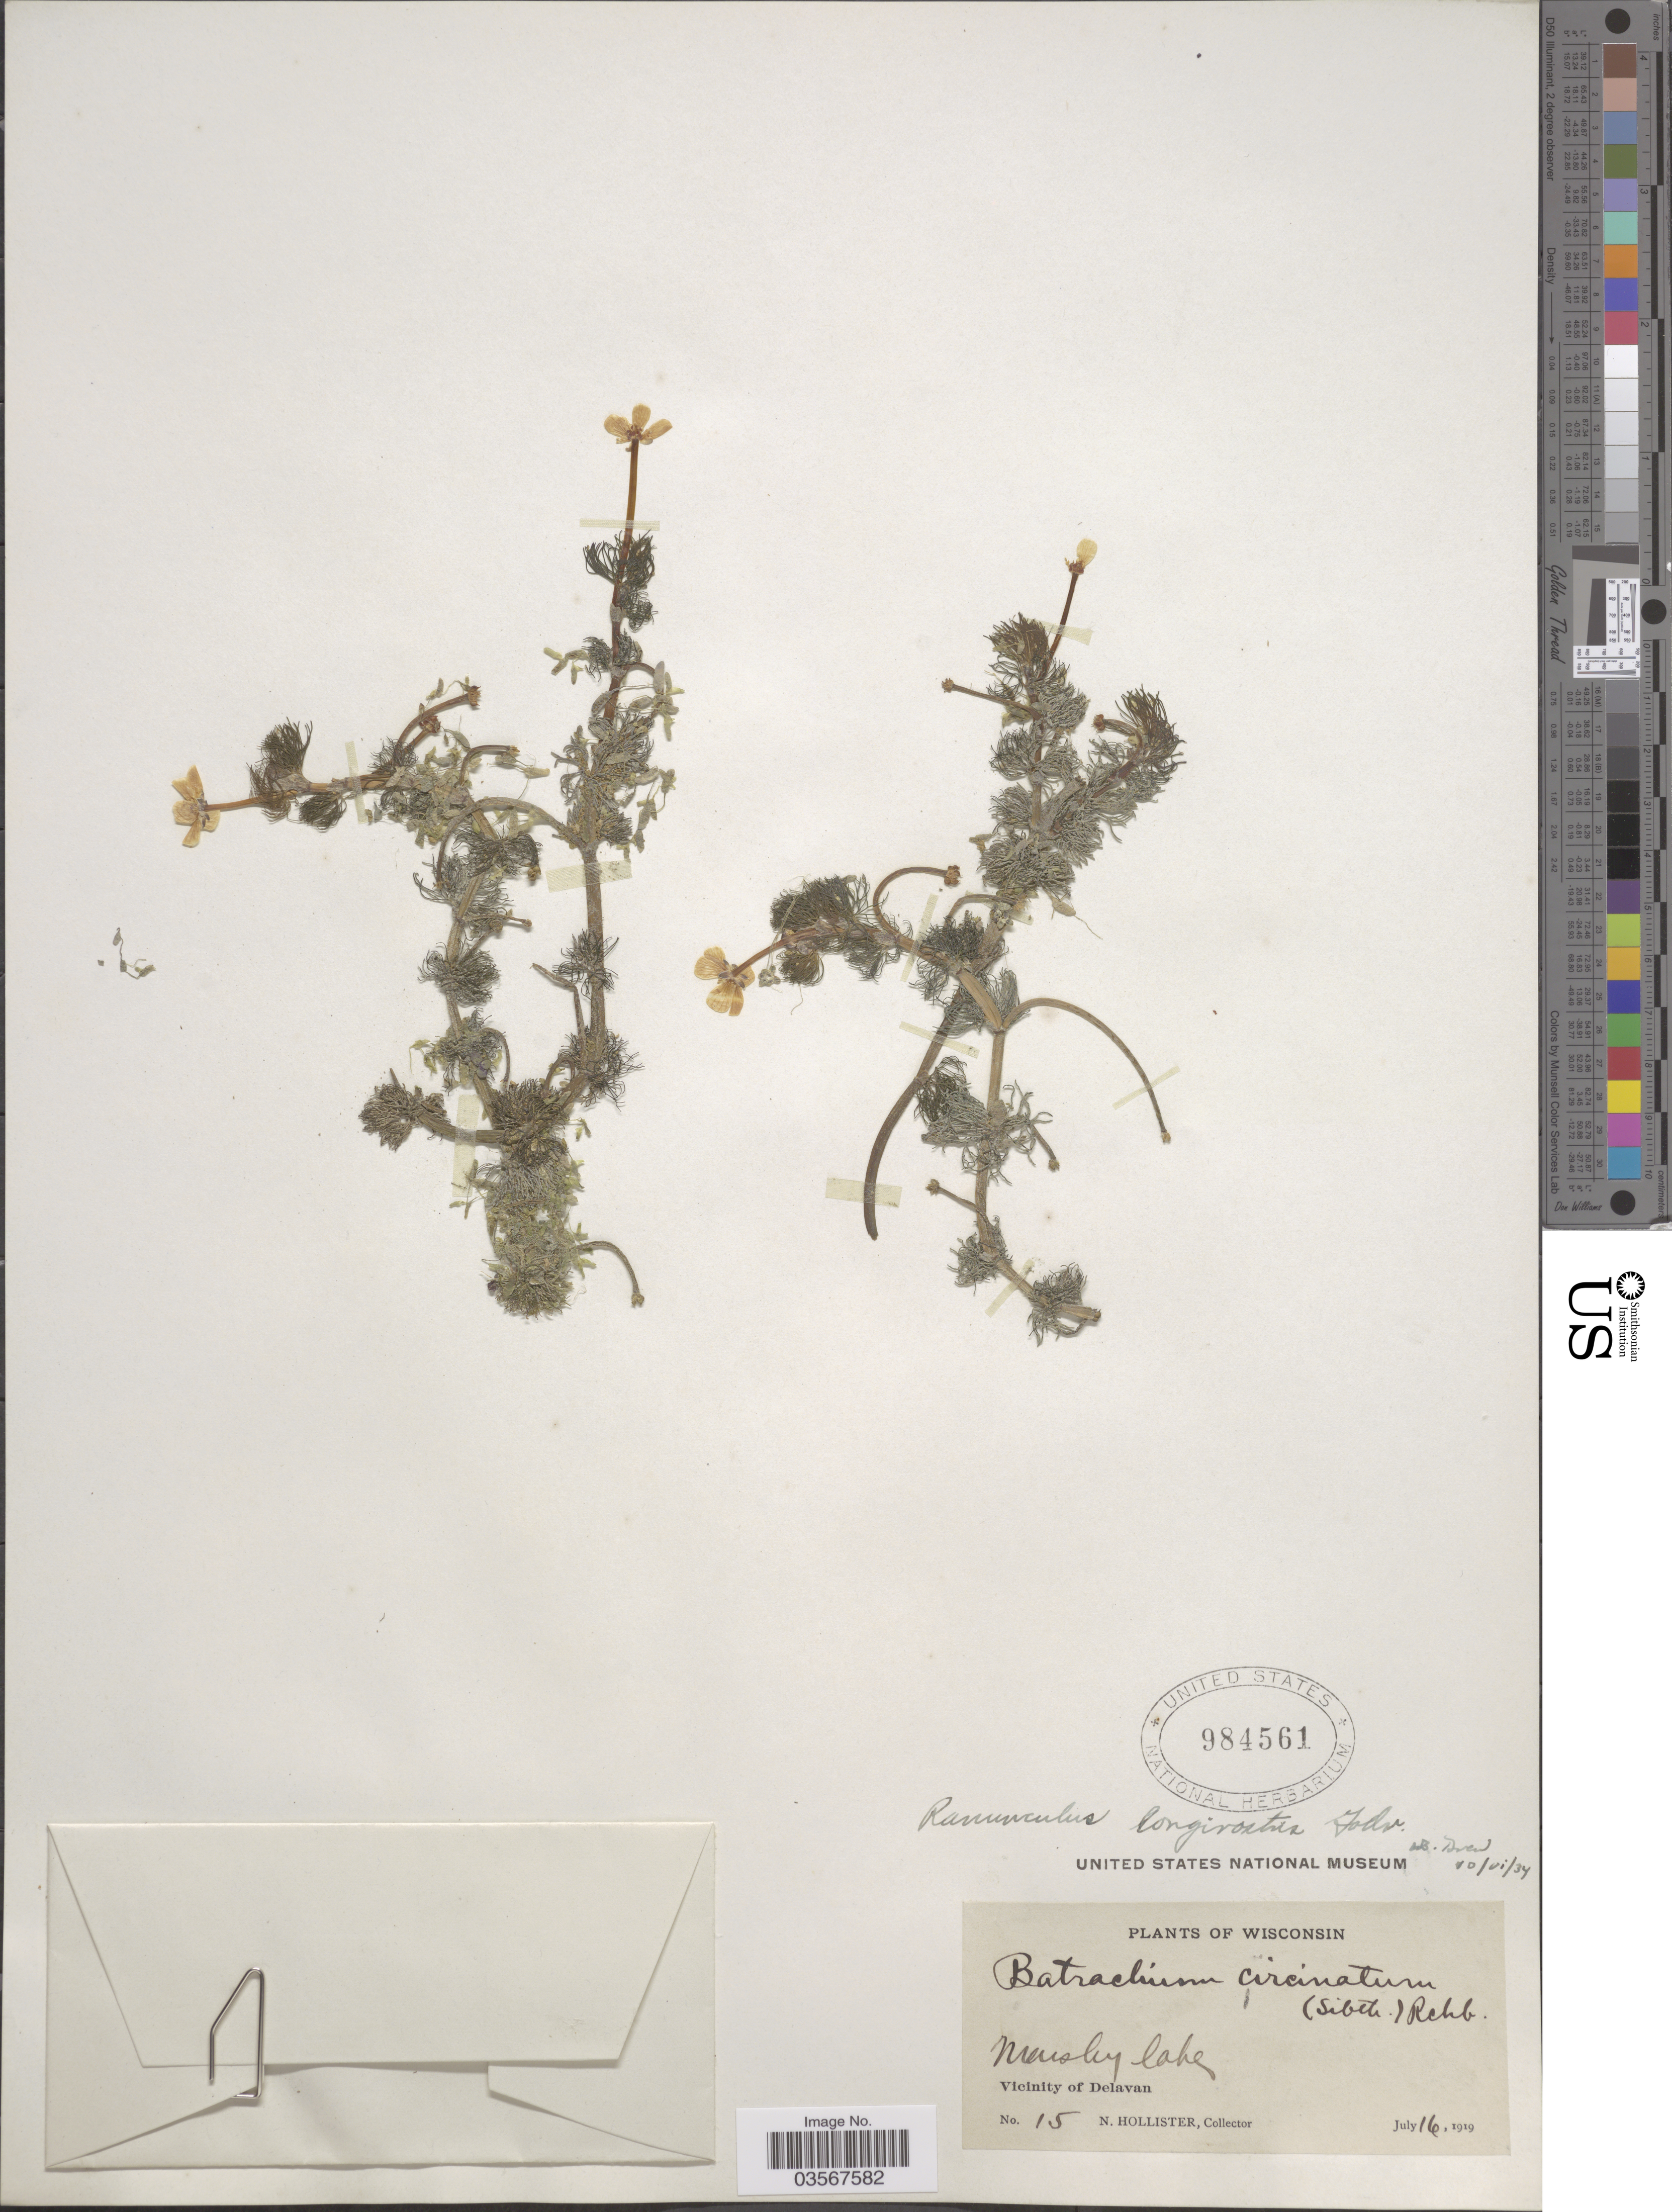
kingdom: Plantae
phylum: Tracheophyta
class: Magnoliopsida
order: Ranunculales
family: Ranunculaceae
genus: Ranunculus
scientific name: Ranunculus longirostris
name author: Godr.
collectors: N. Hollister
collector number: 15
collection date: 1919-07-16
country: United States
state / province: Wisconsin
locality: Vicinity of Delavan.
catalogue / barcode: US 984561